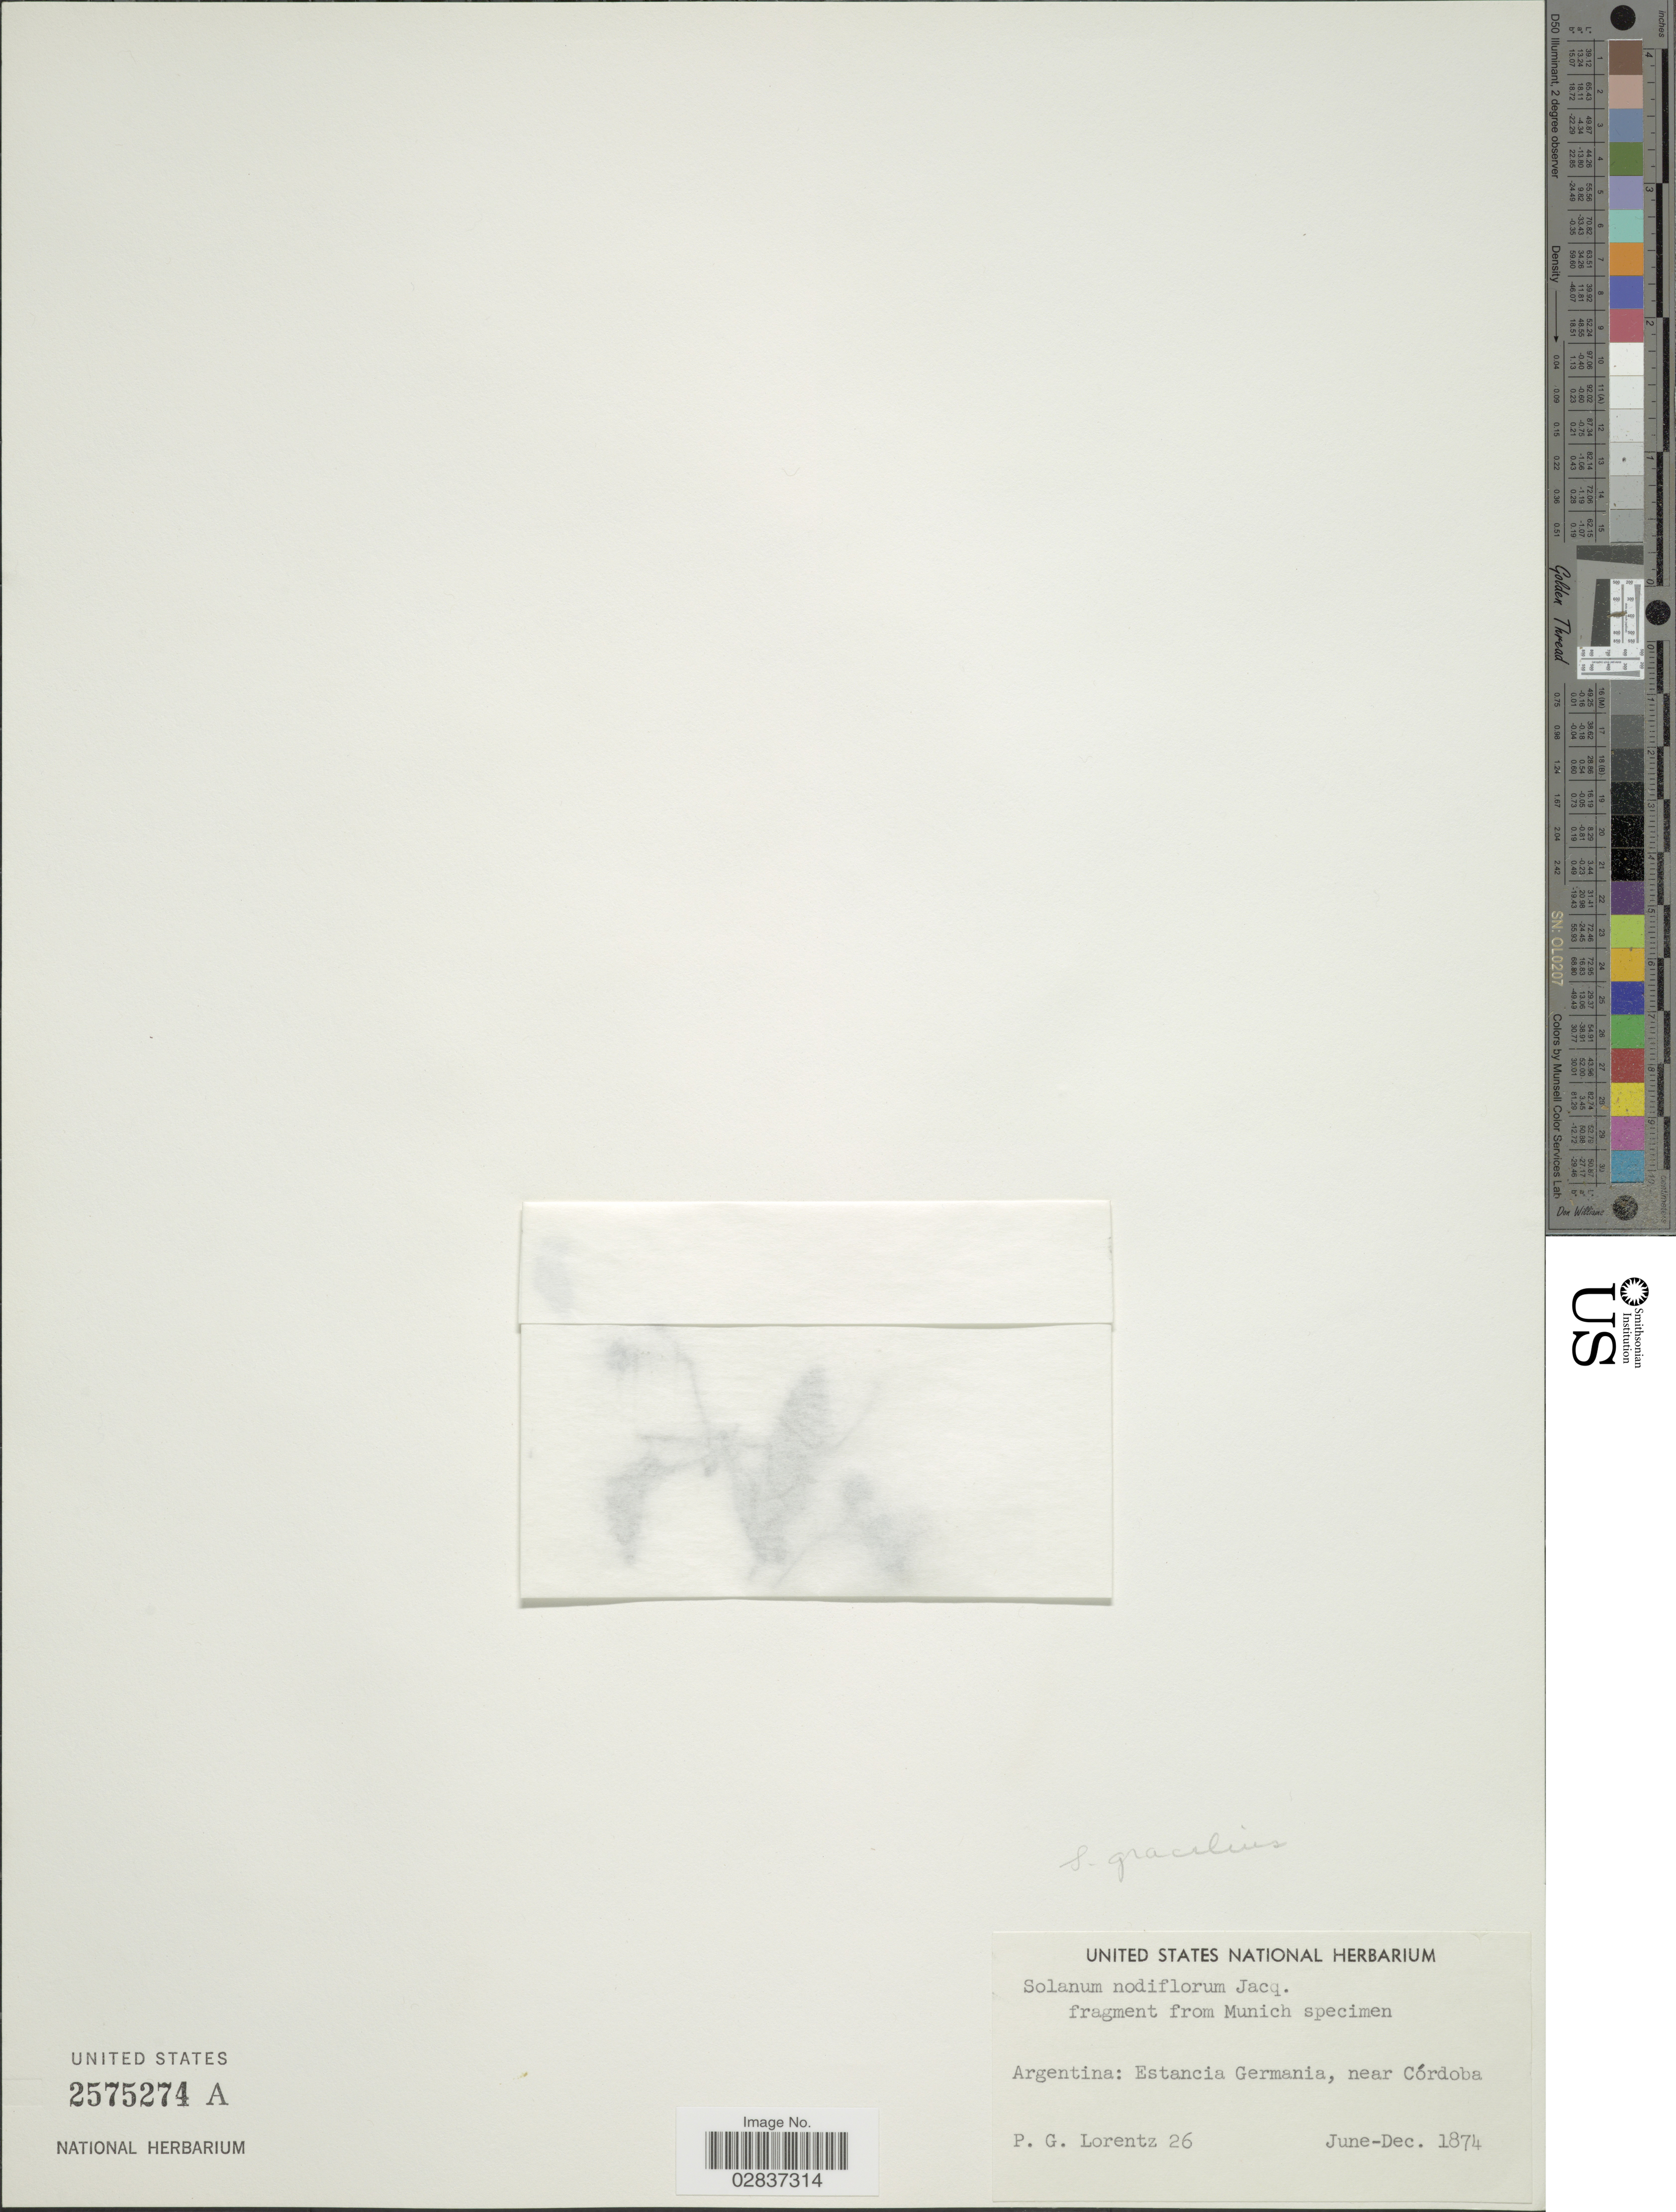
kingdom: Plantae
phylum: Tracheophyta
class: Magnoliopsida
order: Solanales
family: Solanaceae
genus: Solanum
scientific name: Solanum gracilius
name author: Herter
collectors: P. G. Lorentz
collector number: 26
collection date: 1874-06/1874-12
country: Argentina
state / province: Cordoba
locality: Estancia Germania, near Córdoba.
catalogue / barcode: US 2575274A